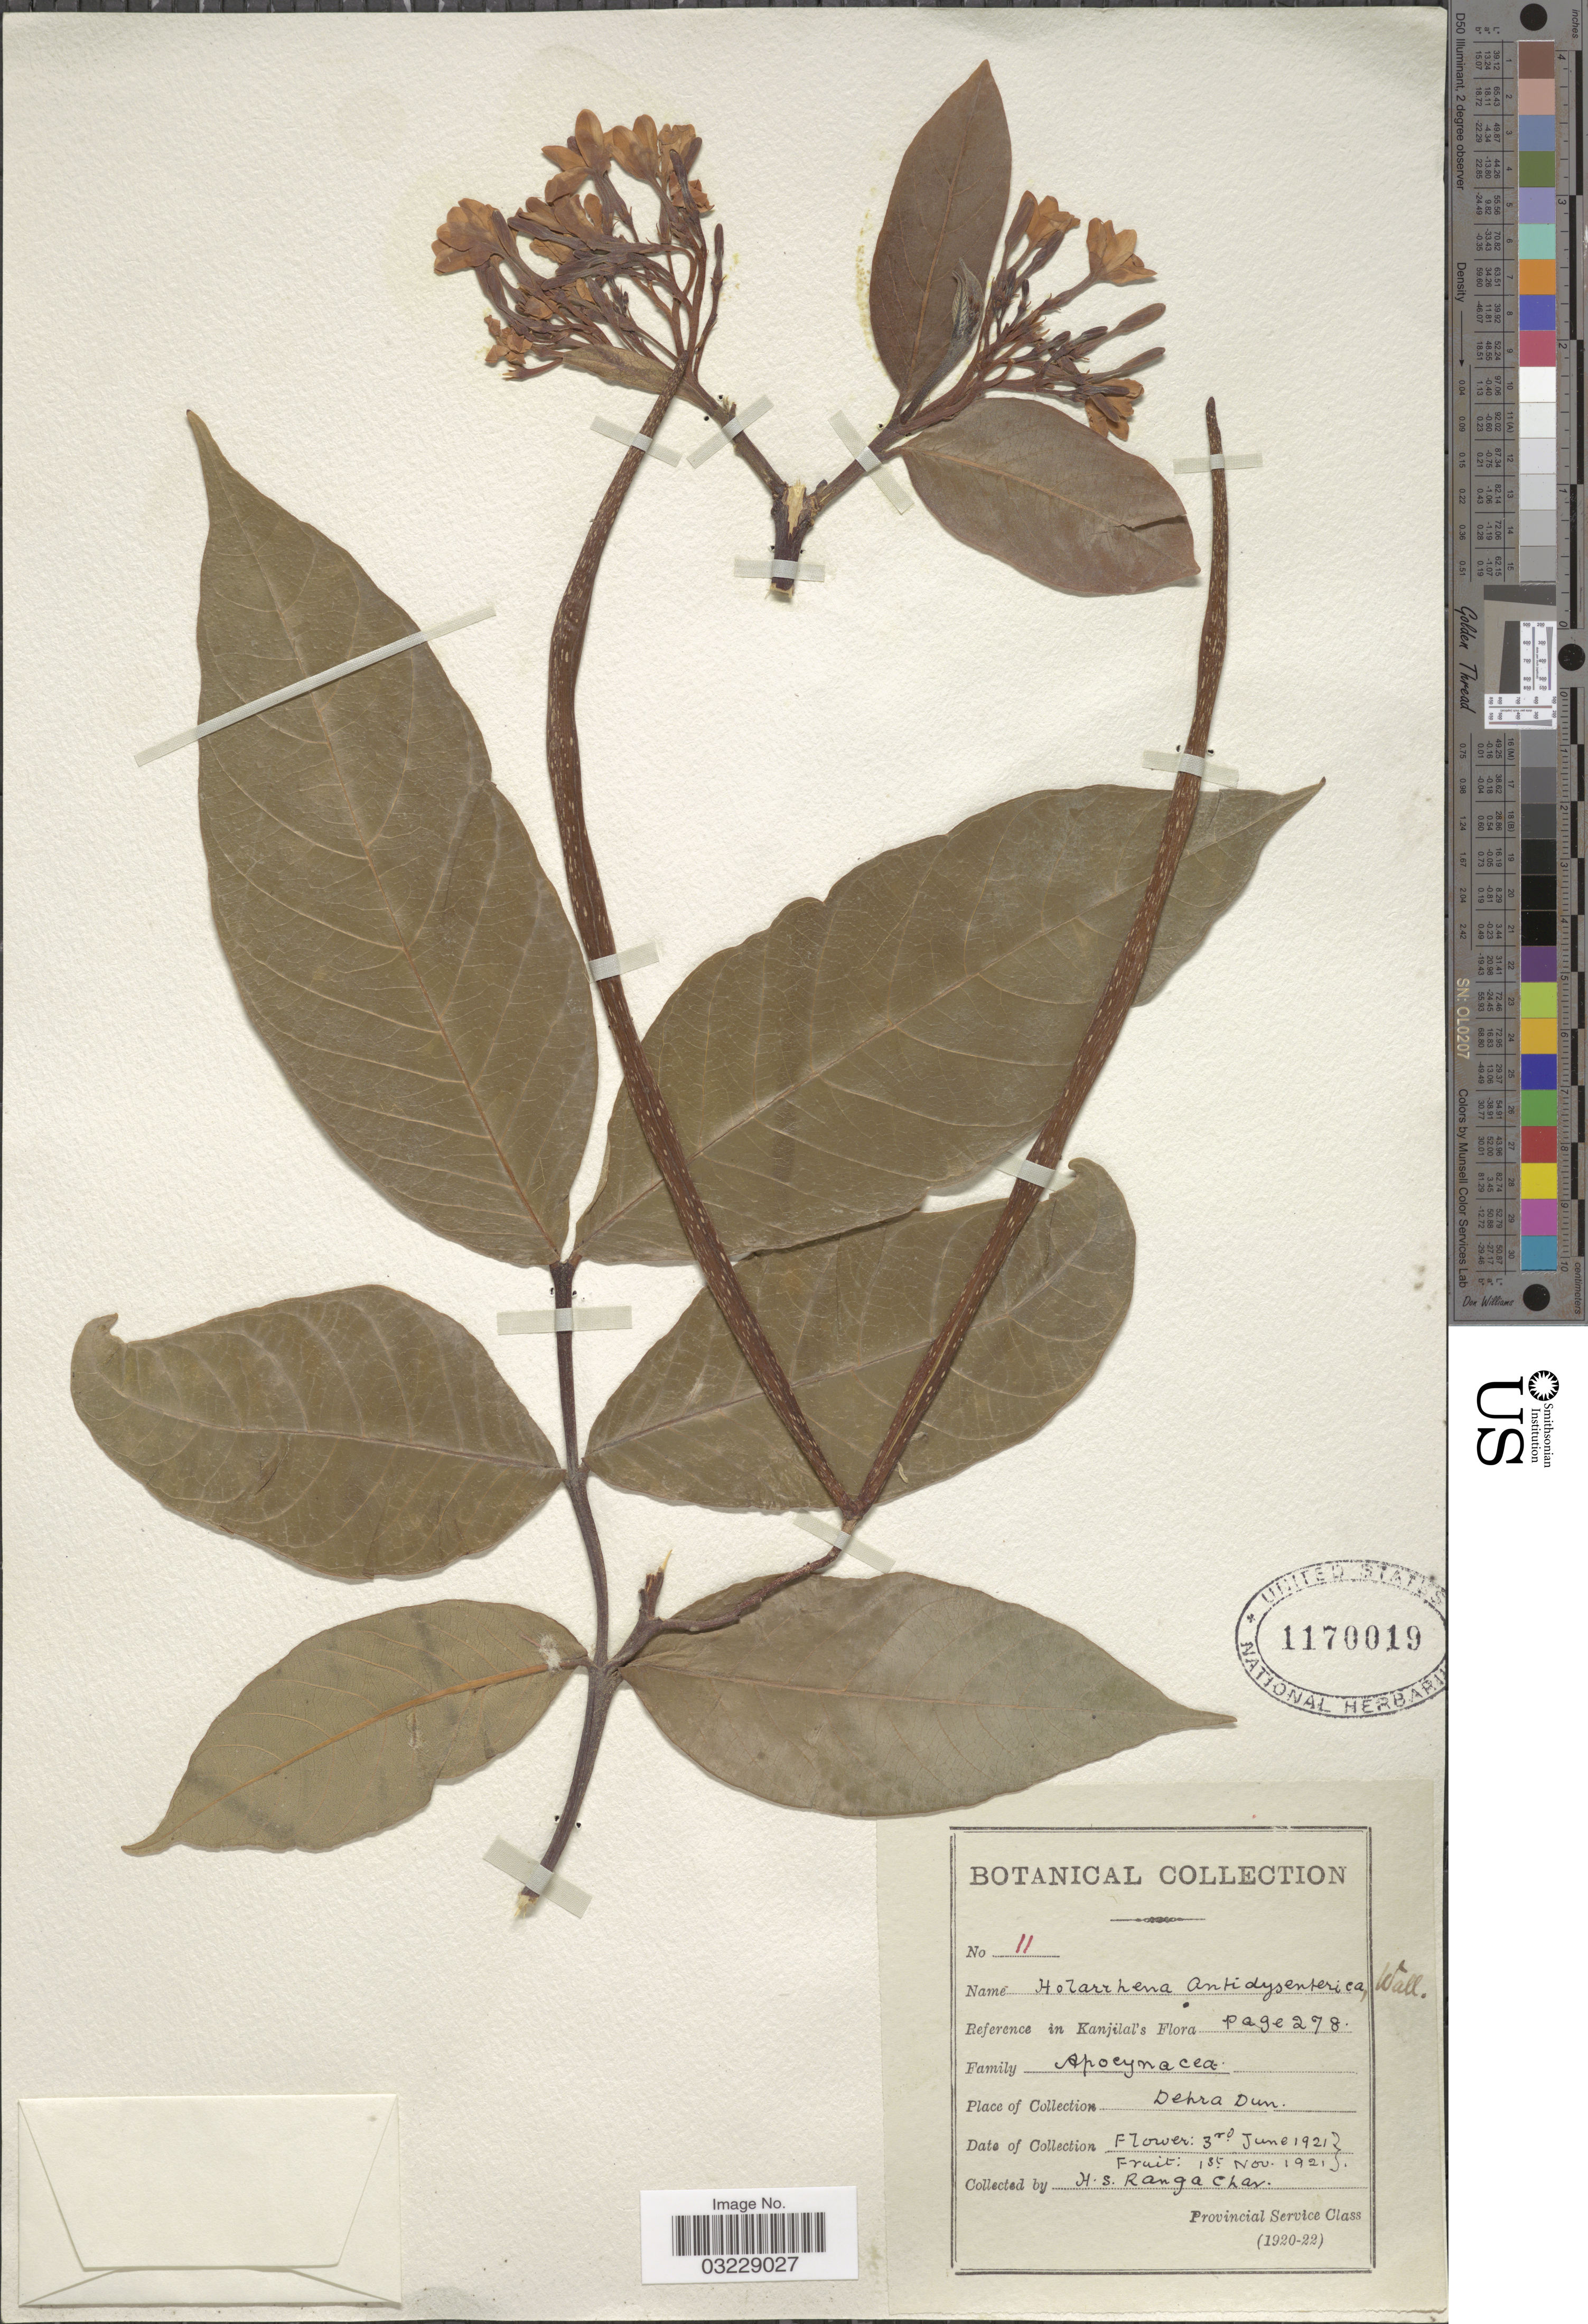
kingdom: Plantae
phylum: Tracheophyta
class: Magnoliopsida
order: Gentianales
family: Apocynaceae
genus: Holarrhena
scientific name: Holarrhena pubescens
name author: (Buch.-Ham.) Wall. ex G. Don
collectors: H. Rangachar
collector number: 11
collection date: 1921-06-03/1921-11-01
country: India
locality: Dehra Dun.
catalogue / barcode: US 1170019